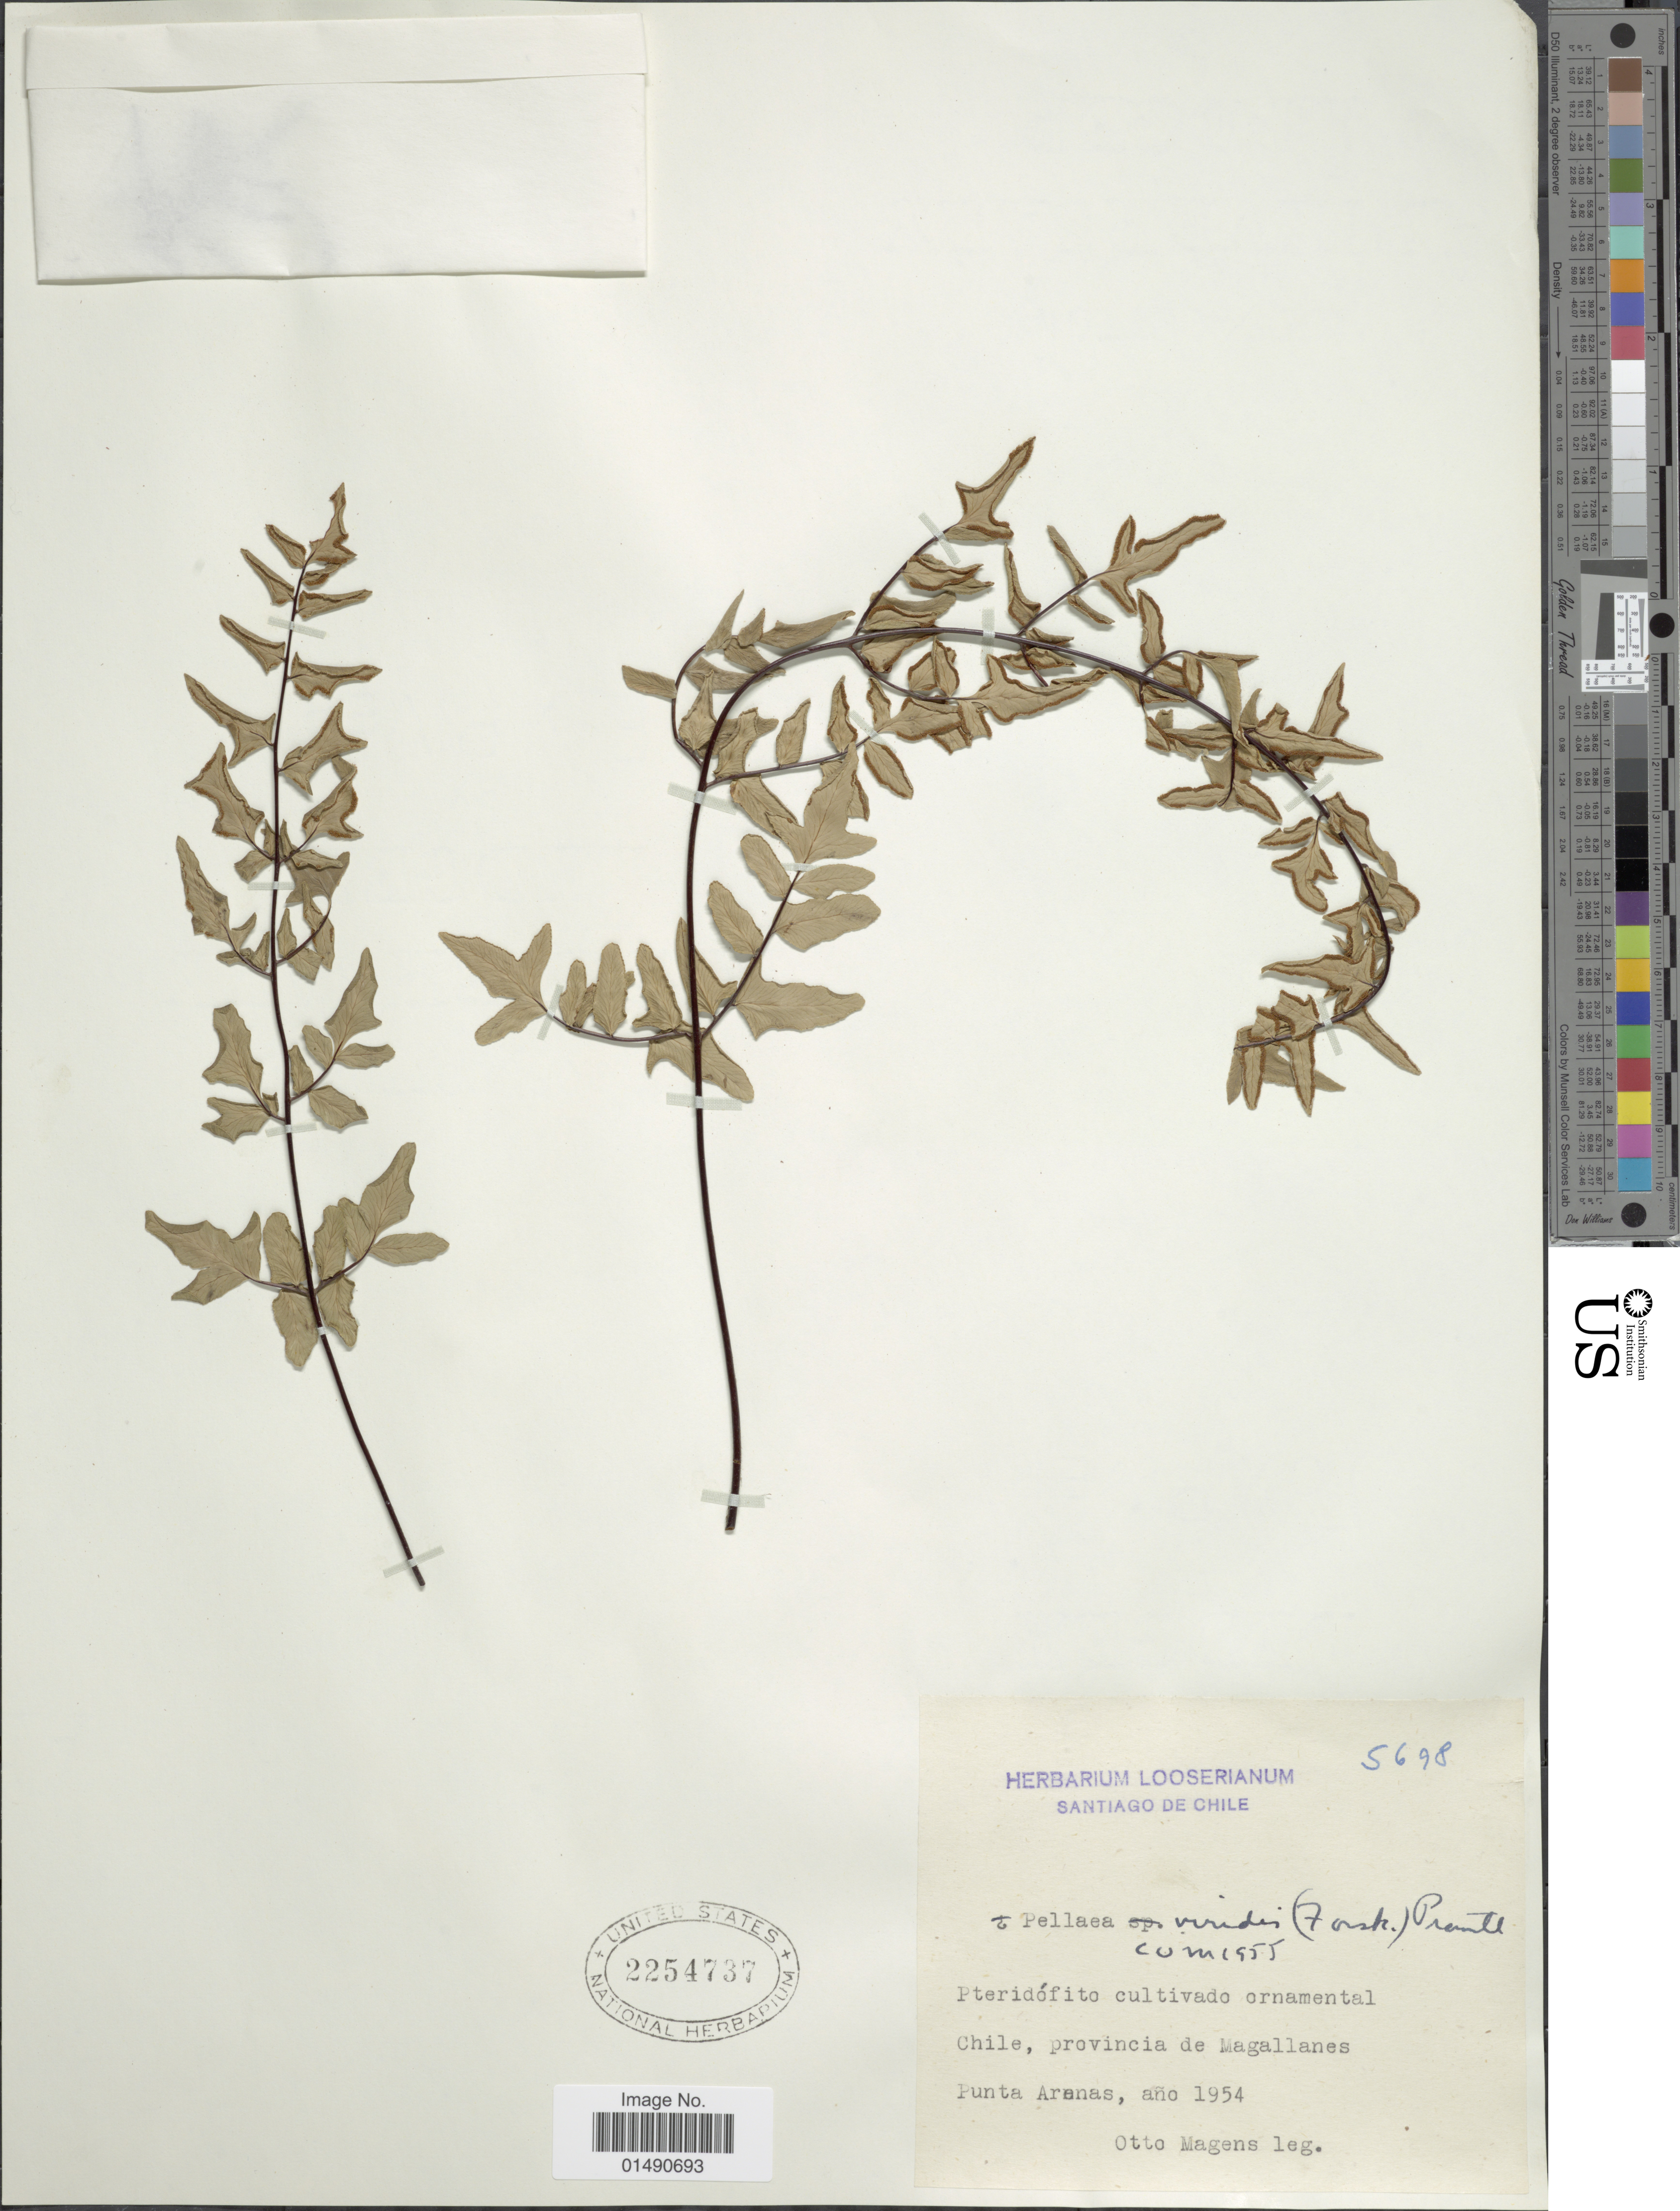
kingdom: Plantae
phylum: Tracheophyta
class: Polypodiopsida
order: Polypodiales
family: Pteridaceae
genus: Pellaea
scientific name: Pellaea viridis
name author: (Forssk.) Prantl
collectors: O. Magens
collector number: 5698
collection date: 1954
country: Chile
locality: Provincia de Magallanes, Punta Arenas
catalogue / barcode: US 2254737